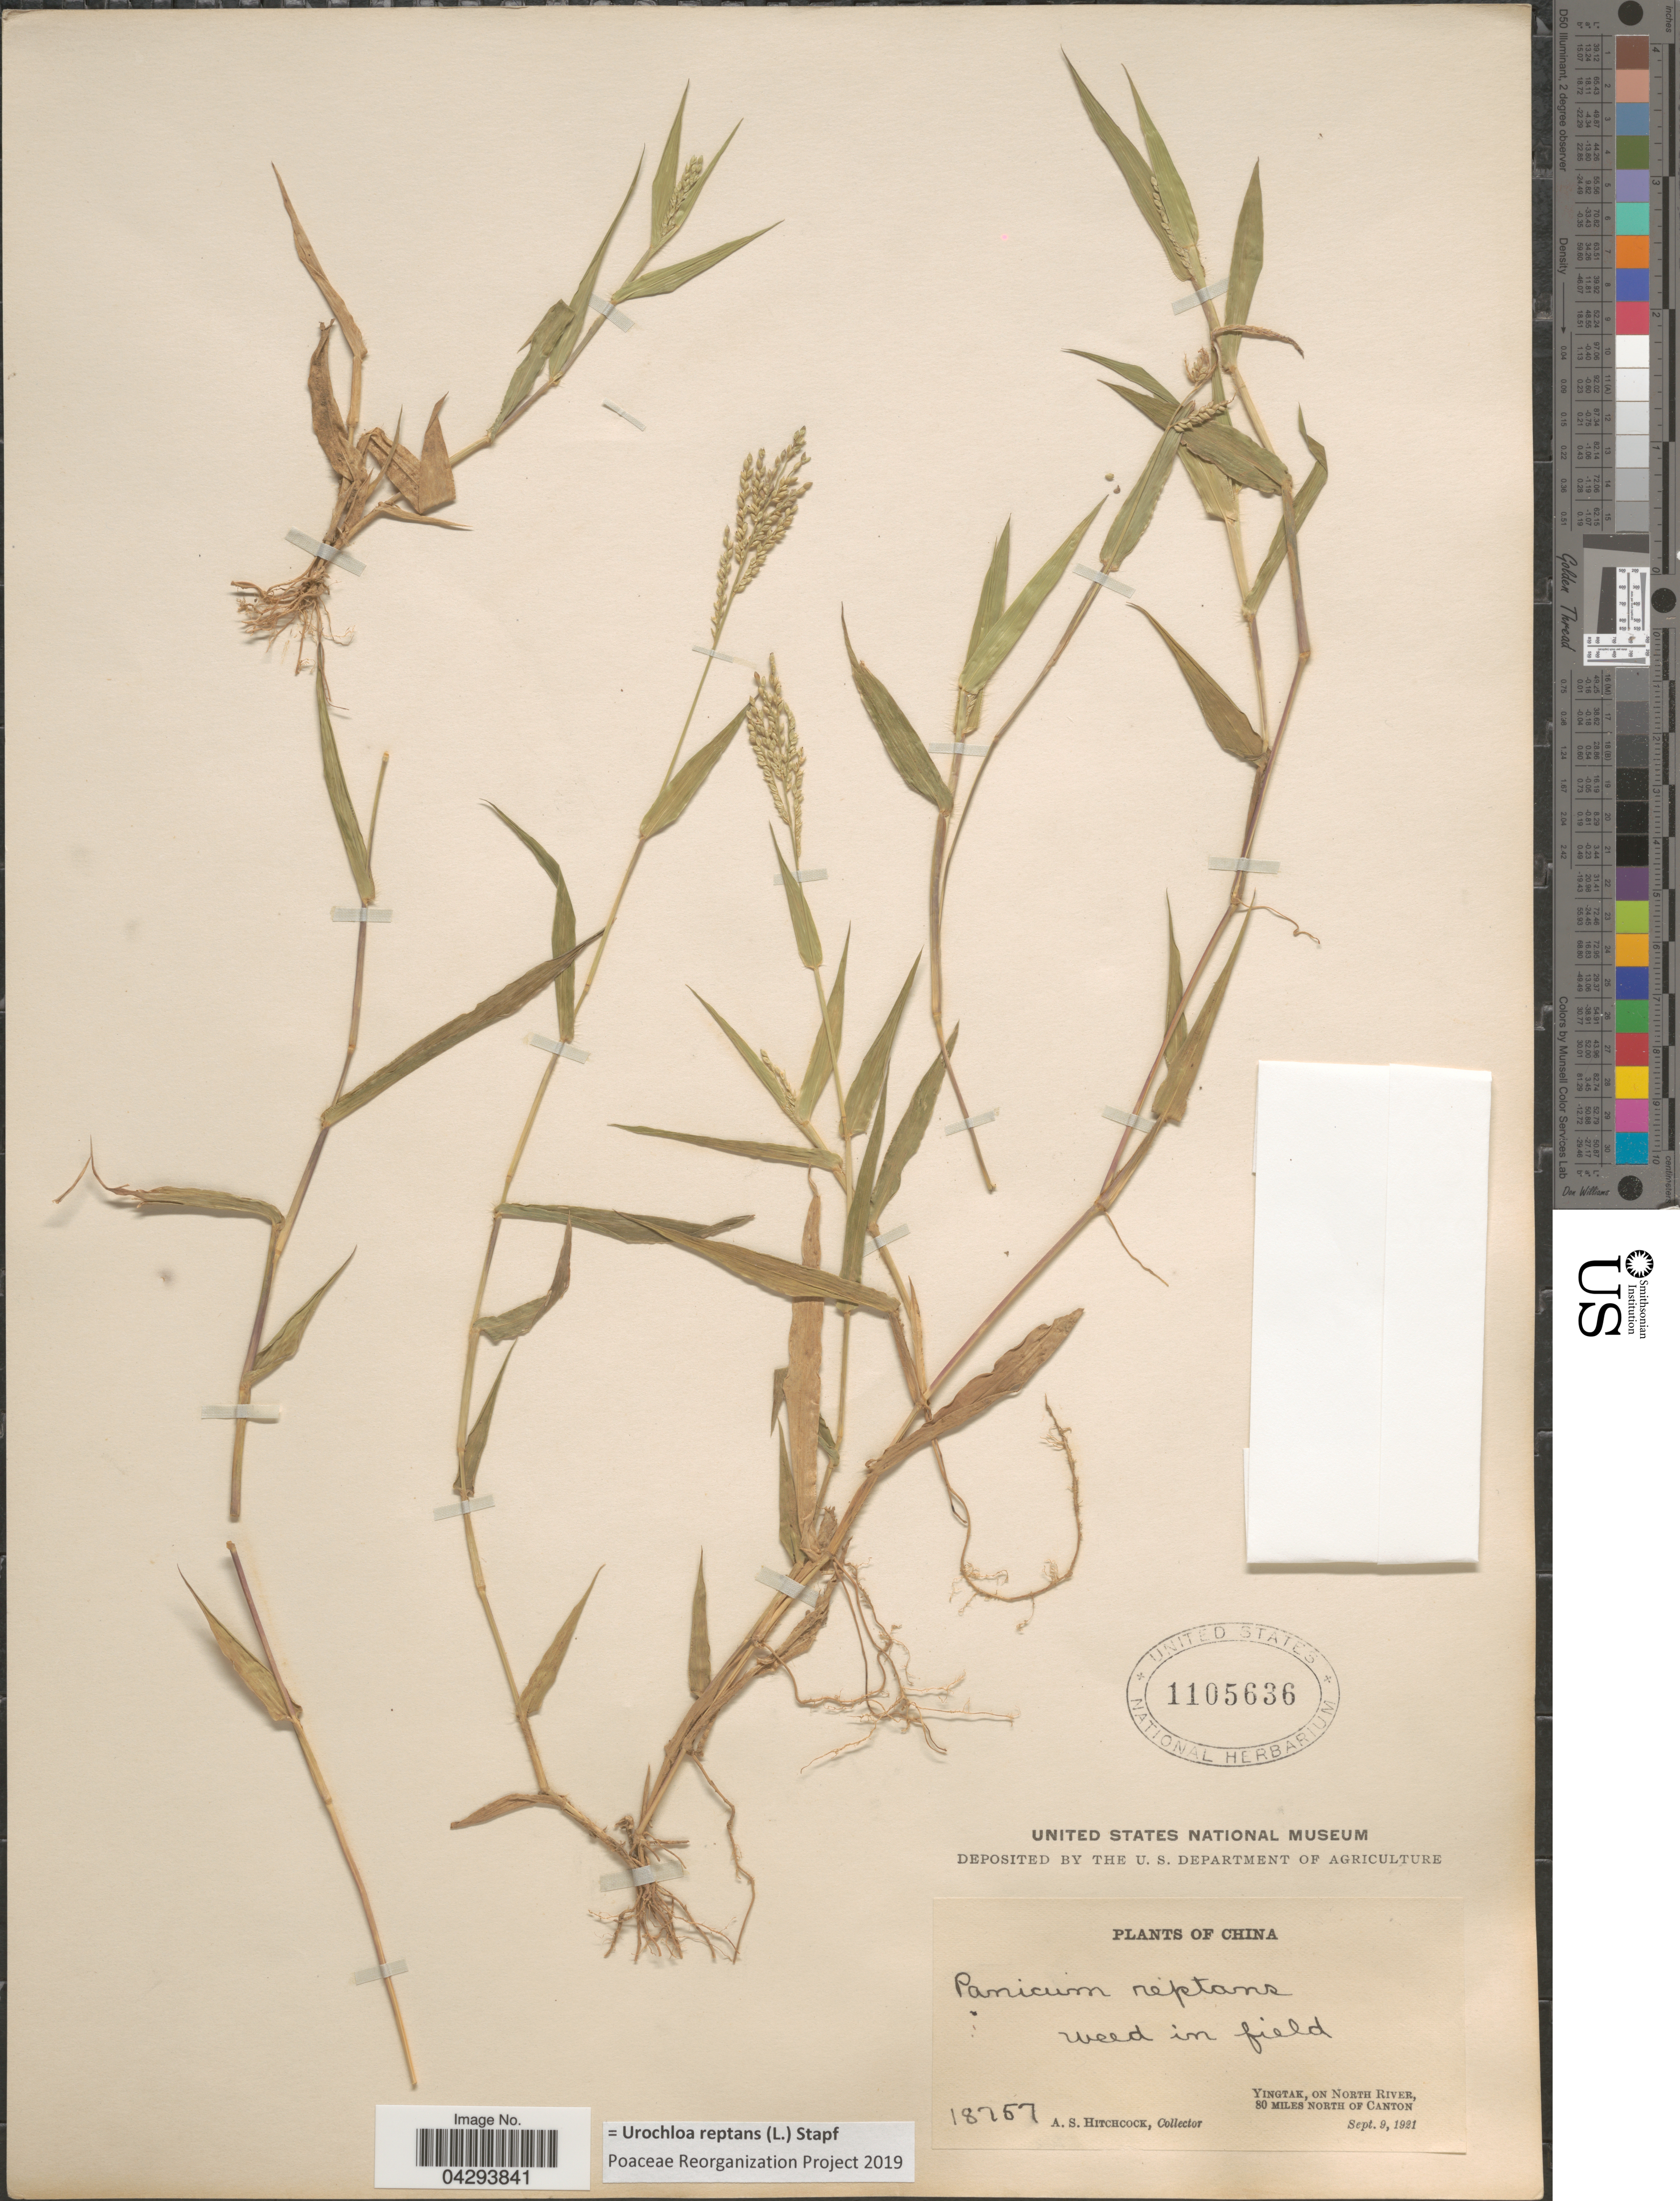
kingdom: Plantae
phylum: Tracheophyta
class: Liliopsida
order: Poales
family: Poaceae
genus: Urochloa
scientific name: Urochloa reptans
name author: (L.) Stapf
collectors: A. S. Hitchcock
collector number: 18757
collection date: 1921-09-09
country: China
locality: Yingtak, on North River, 80 miles North of Canton.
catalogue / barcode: US 1105636